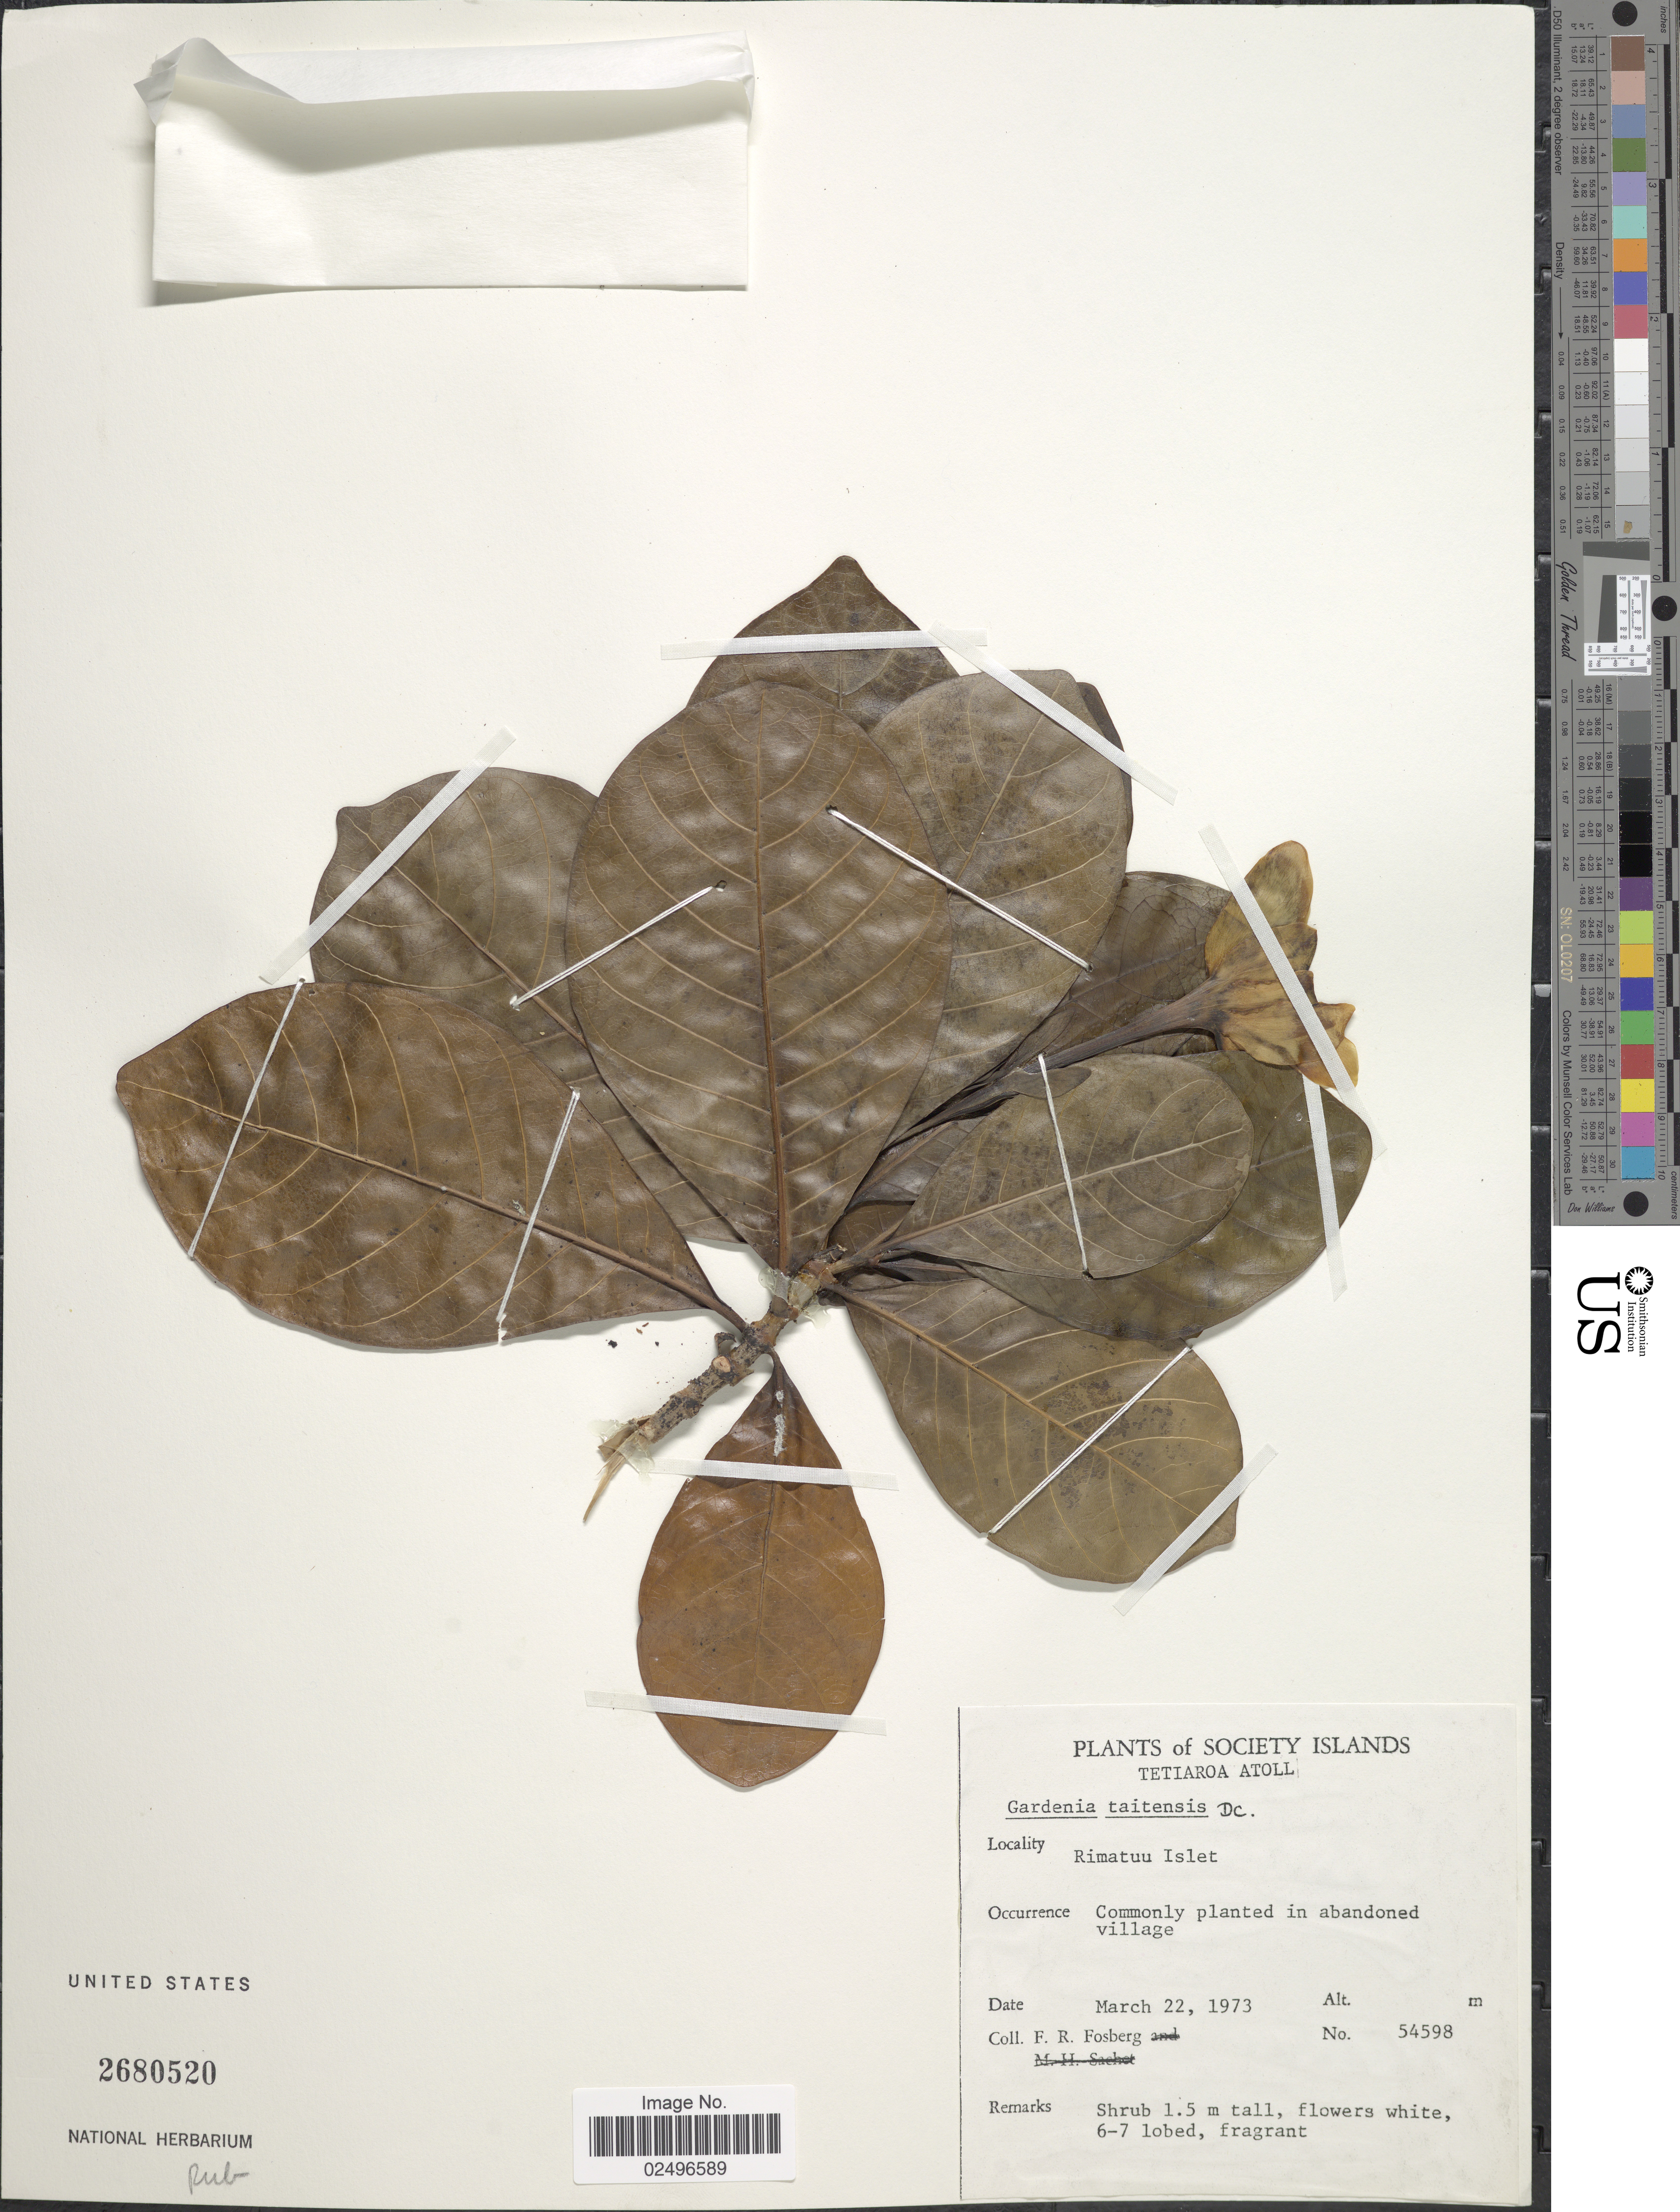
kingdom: Plantae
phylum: Tracheophyta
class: Magnoliopsida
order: Gentianales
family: Rubiaceae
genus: Gardenia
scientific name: Gardenia taitensis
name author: DC.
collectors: F. R. Fosberg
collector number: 54598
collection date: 1973-03-22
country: French Polynesia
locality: Society Islands. Rimatuu Islet. Planted in abandoned village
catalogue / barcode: US 2680520